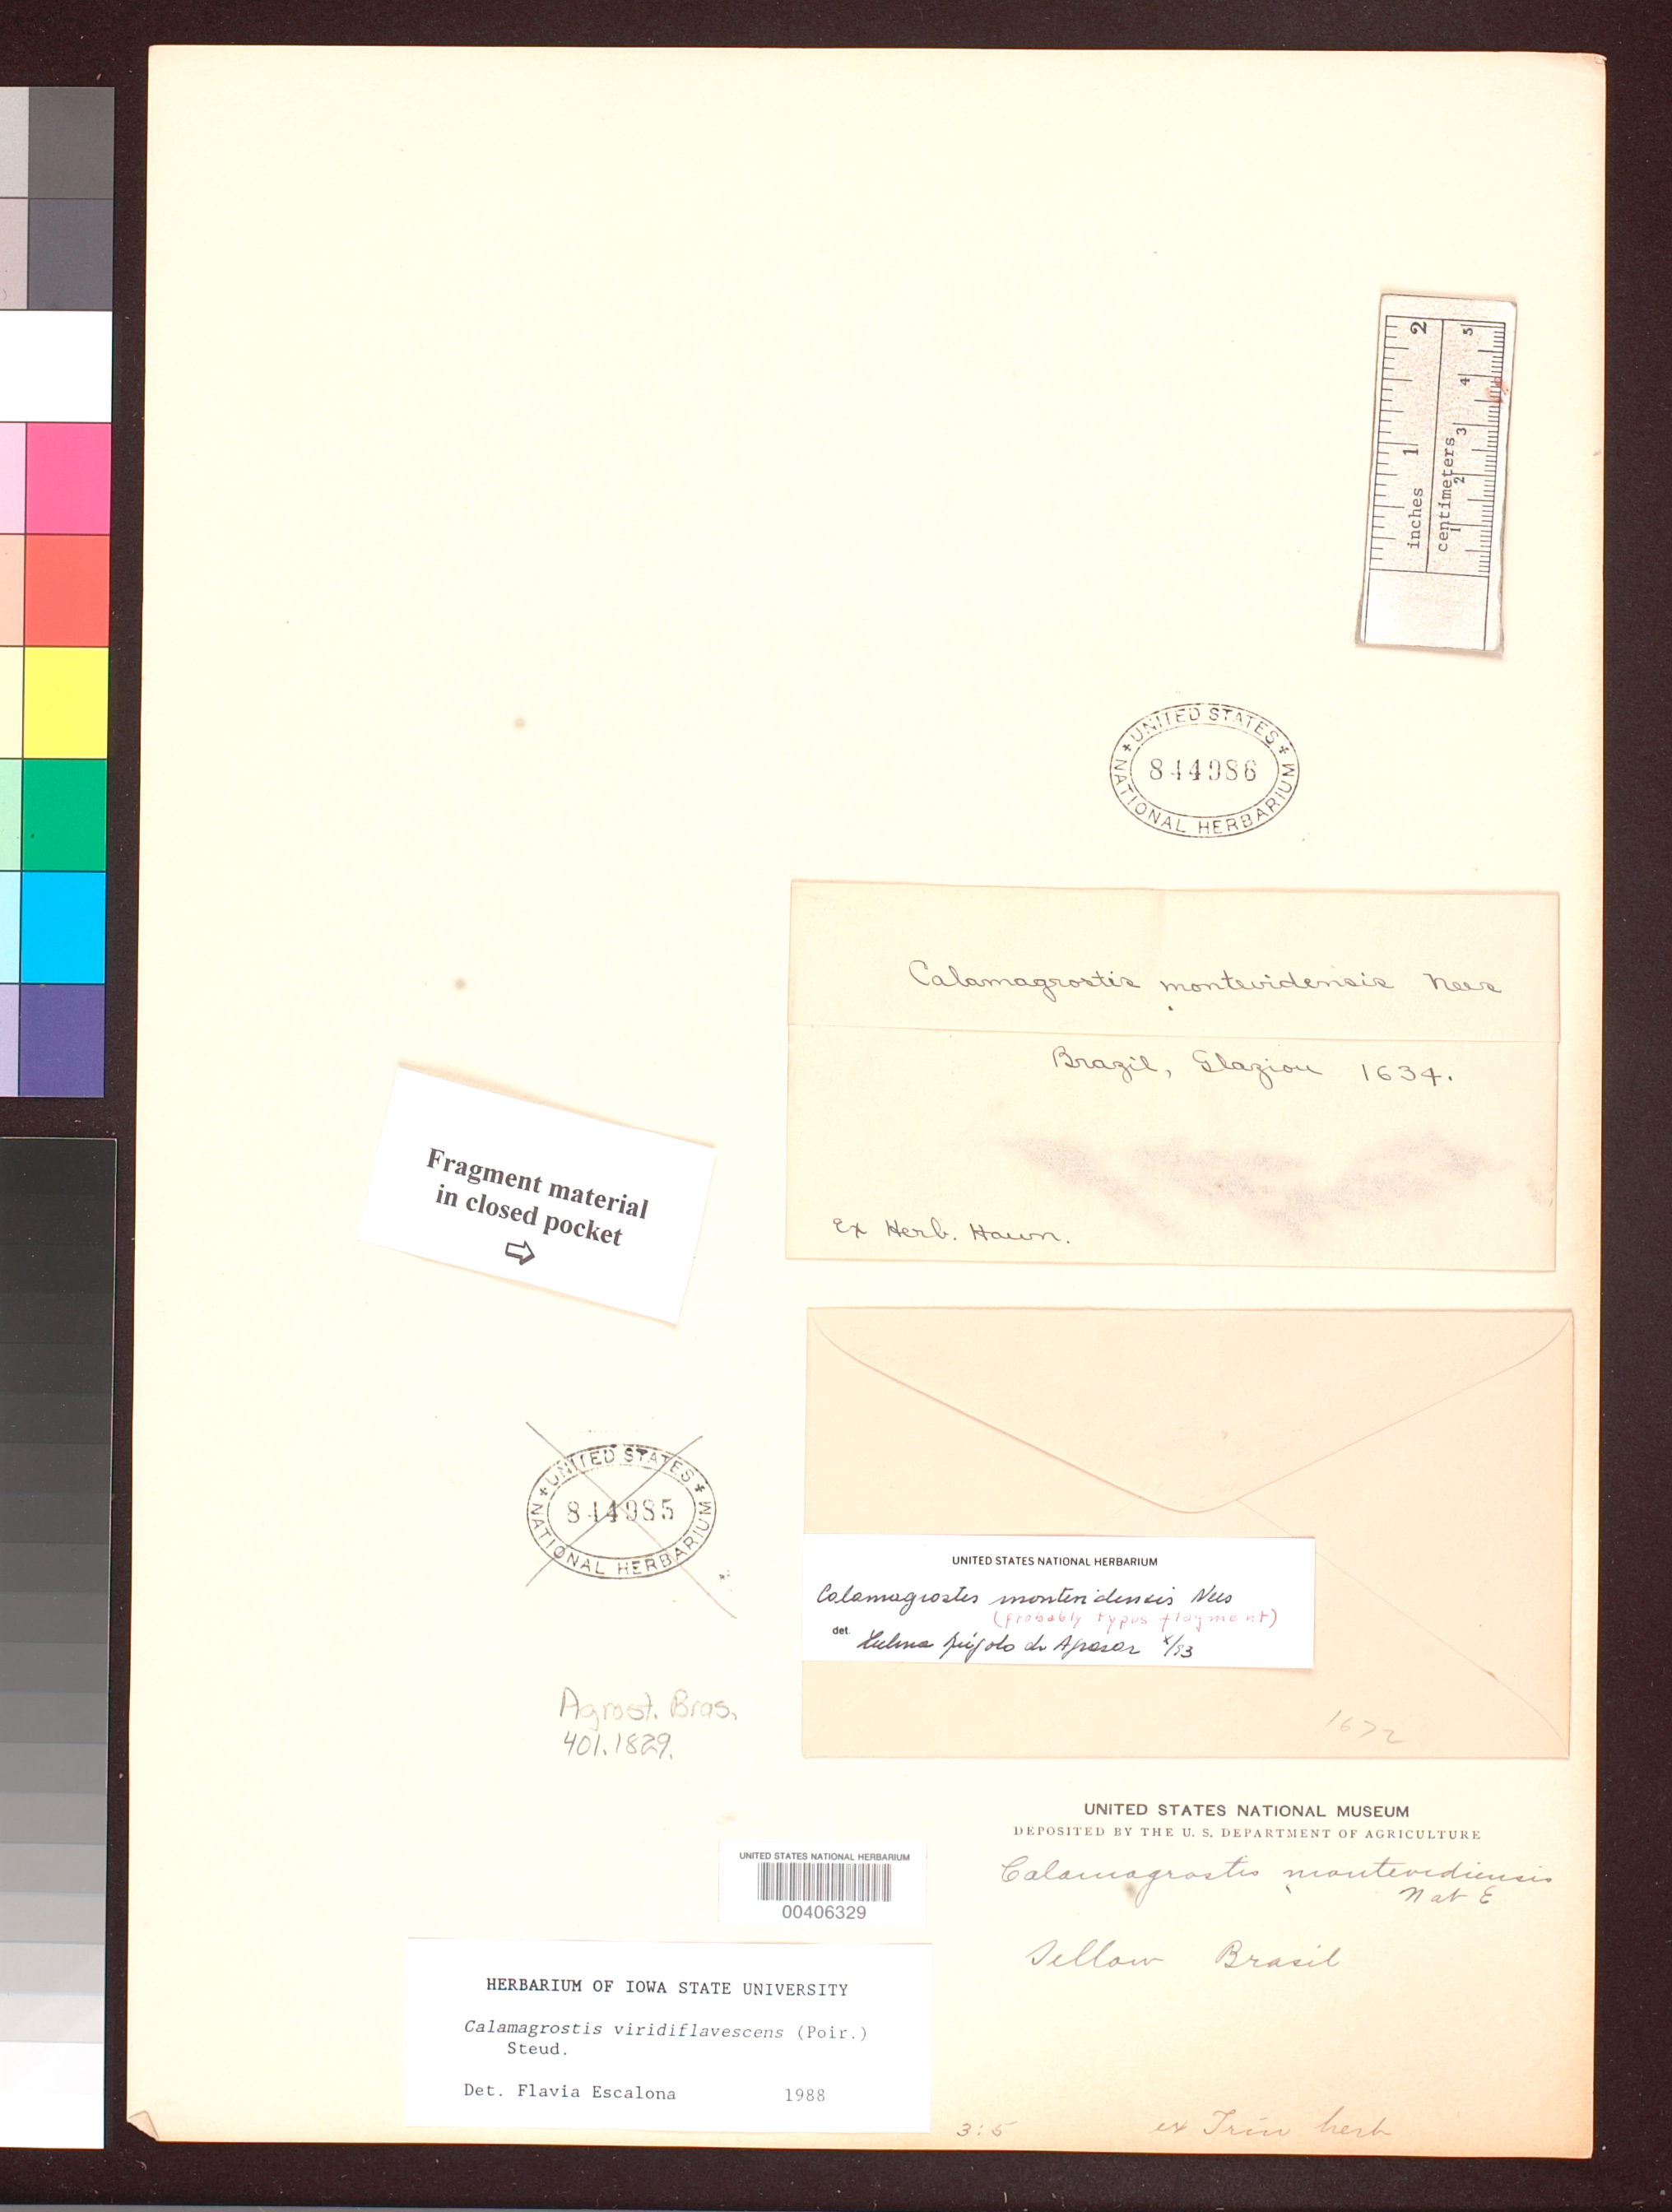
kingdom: Plantae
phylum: Tracheophyta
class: Liliopsida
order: Poales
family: Poaceae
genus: Calamagrostis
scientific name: Calamagrostis montevidensis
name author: Nees in Mart.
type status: Isotype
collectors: F. Sellow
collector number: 1634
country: Brazil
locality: Brasilia meridionalis.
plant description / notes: Fragmentary material of (possible) type specimen ex herb. Trin.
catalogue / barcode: US 844985